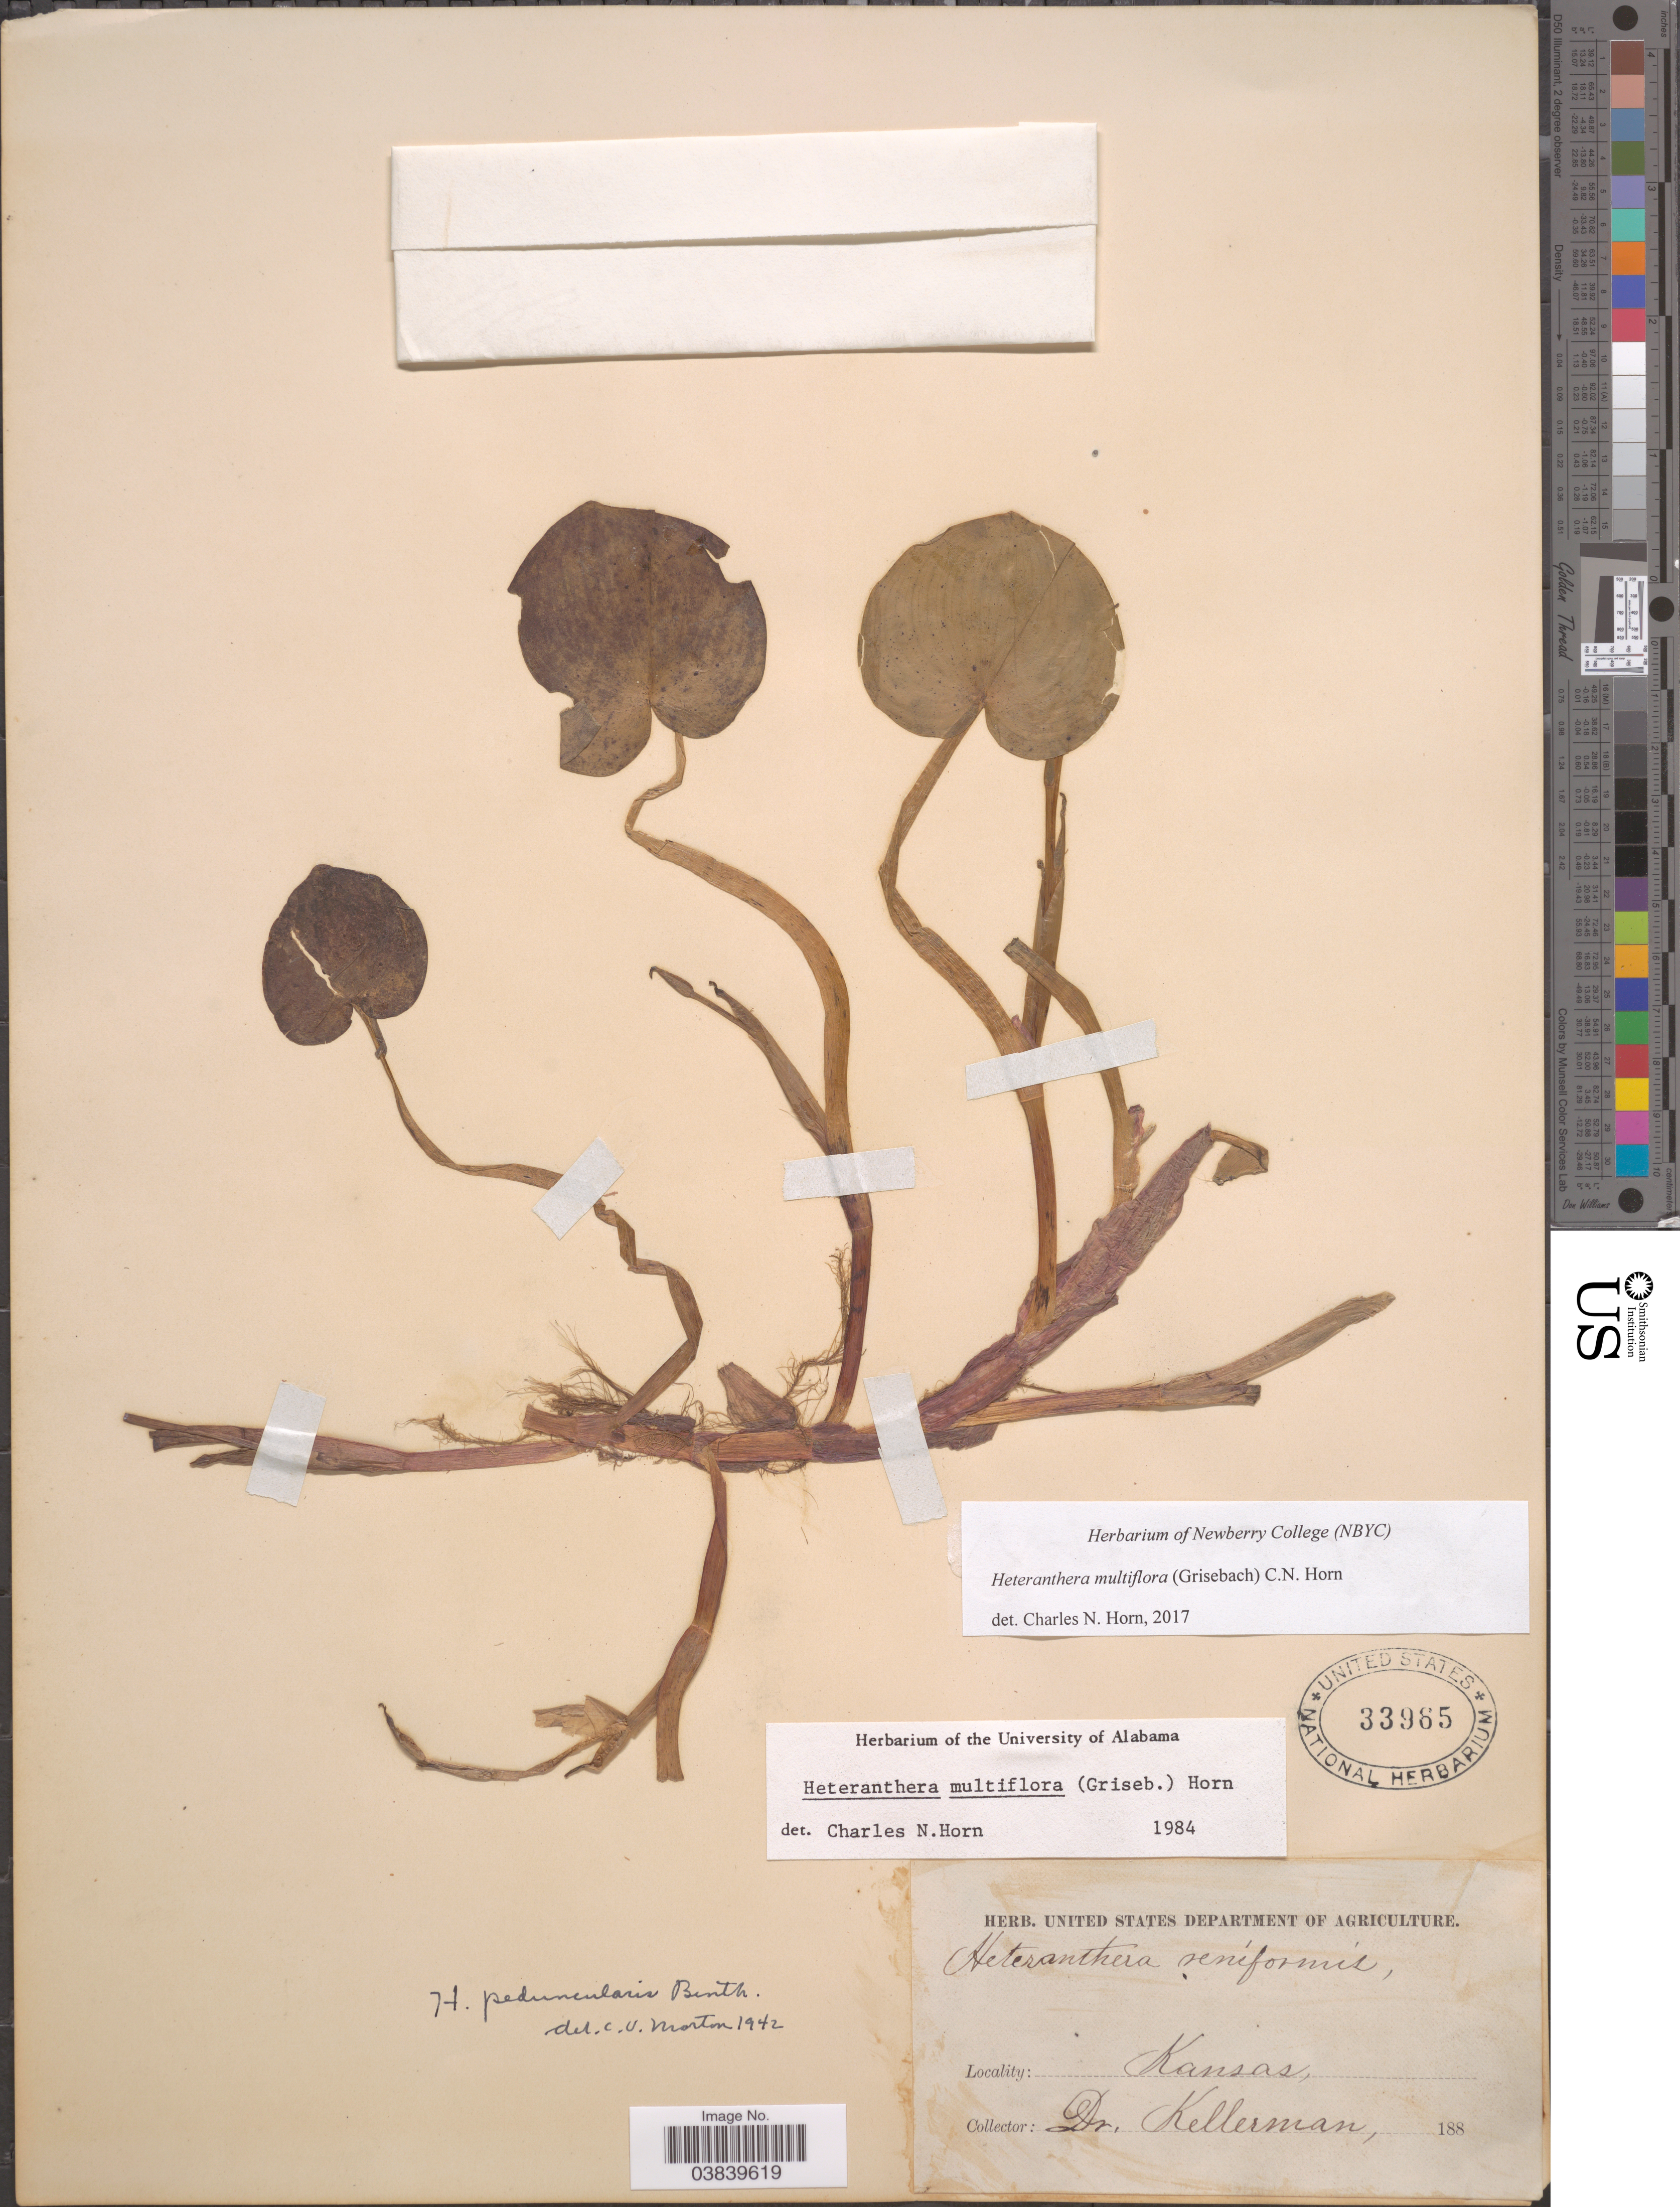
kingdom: Plantae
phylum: Tracheophyta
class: Liliopsida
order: Commelinales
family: Pontederiaceae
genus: Heteranthera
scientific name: Heteranthera multiflora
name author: (Griseb.) C.N. Horn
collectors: -. Kellerman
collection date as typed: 188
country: United States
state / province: Kansas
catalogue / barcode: US 33965